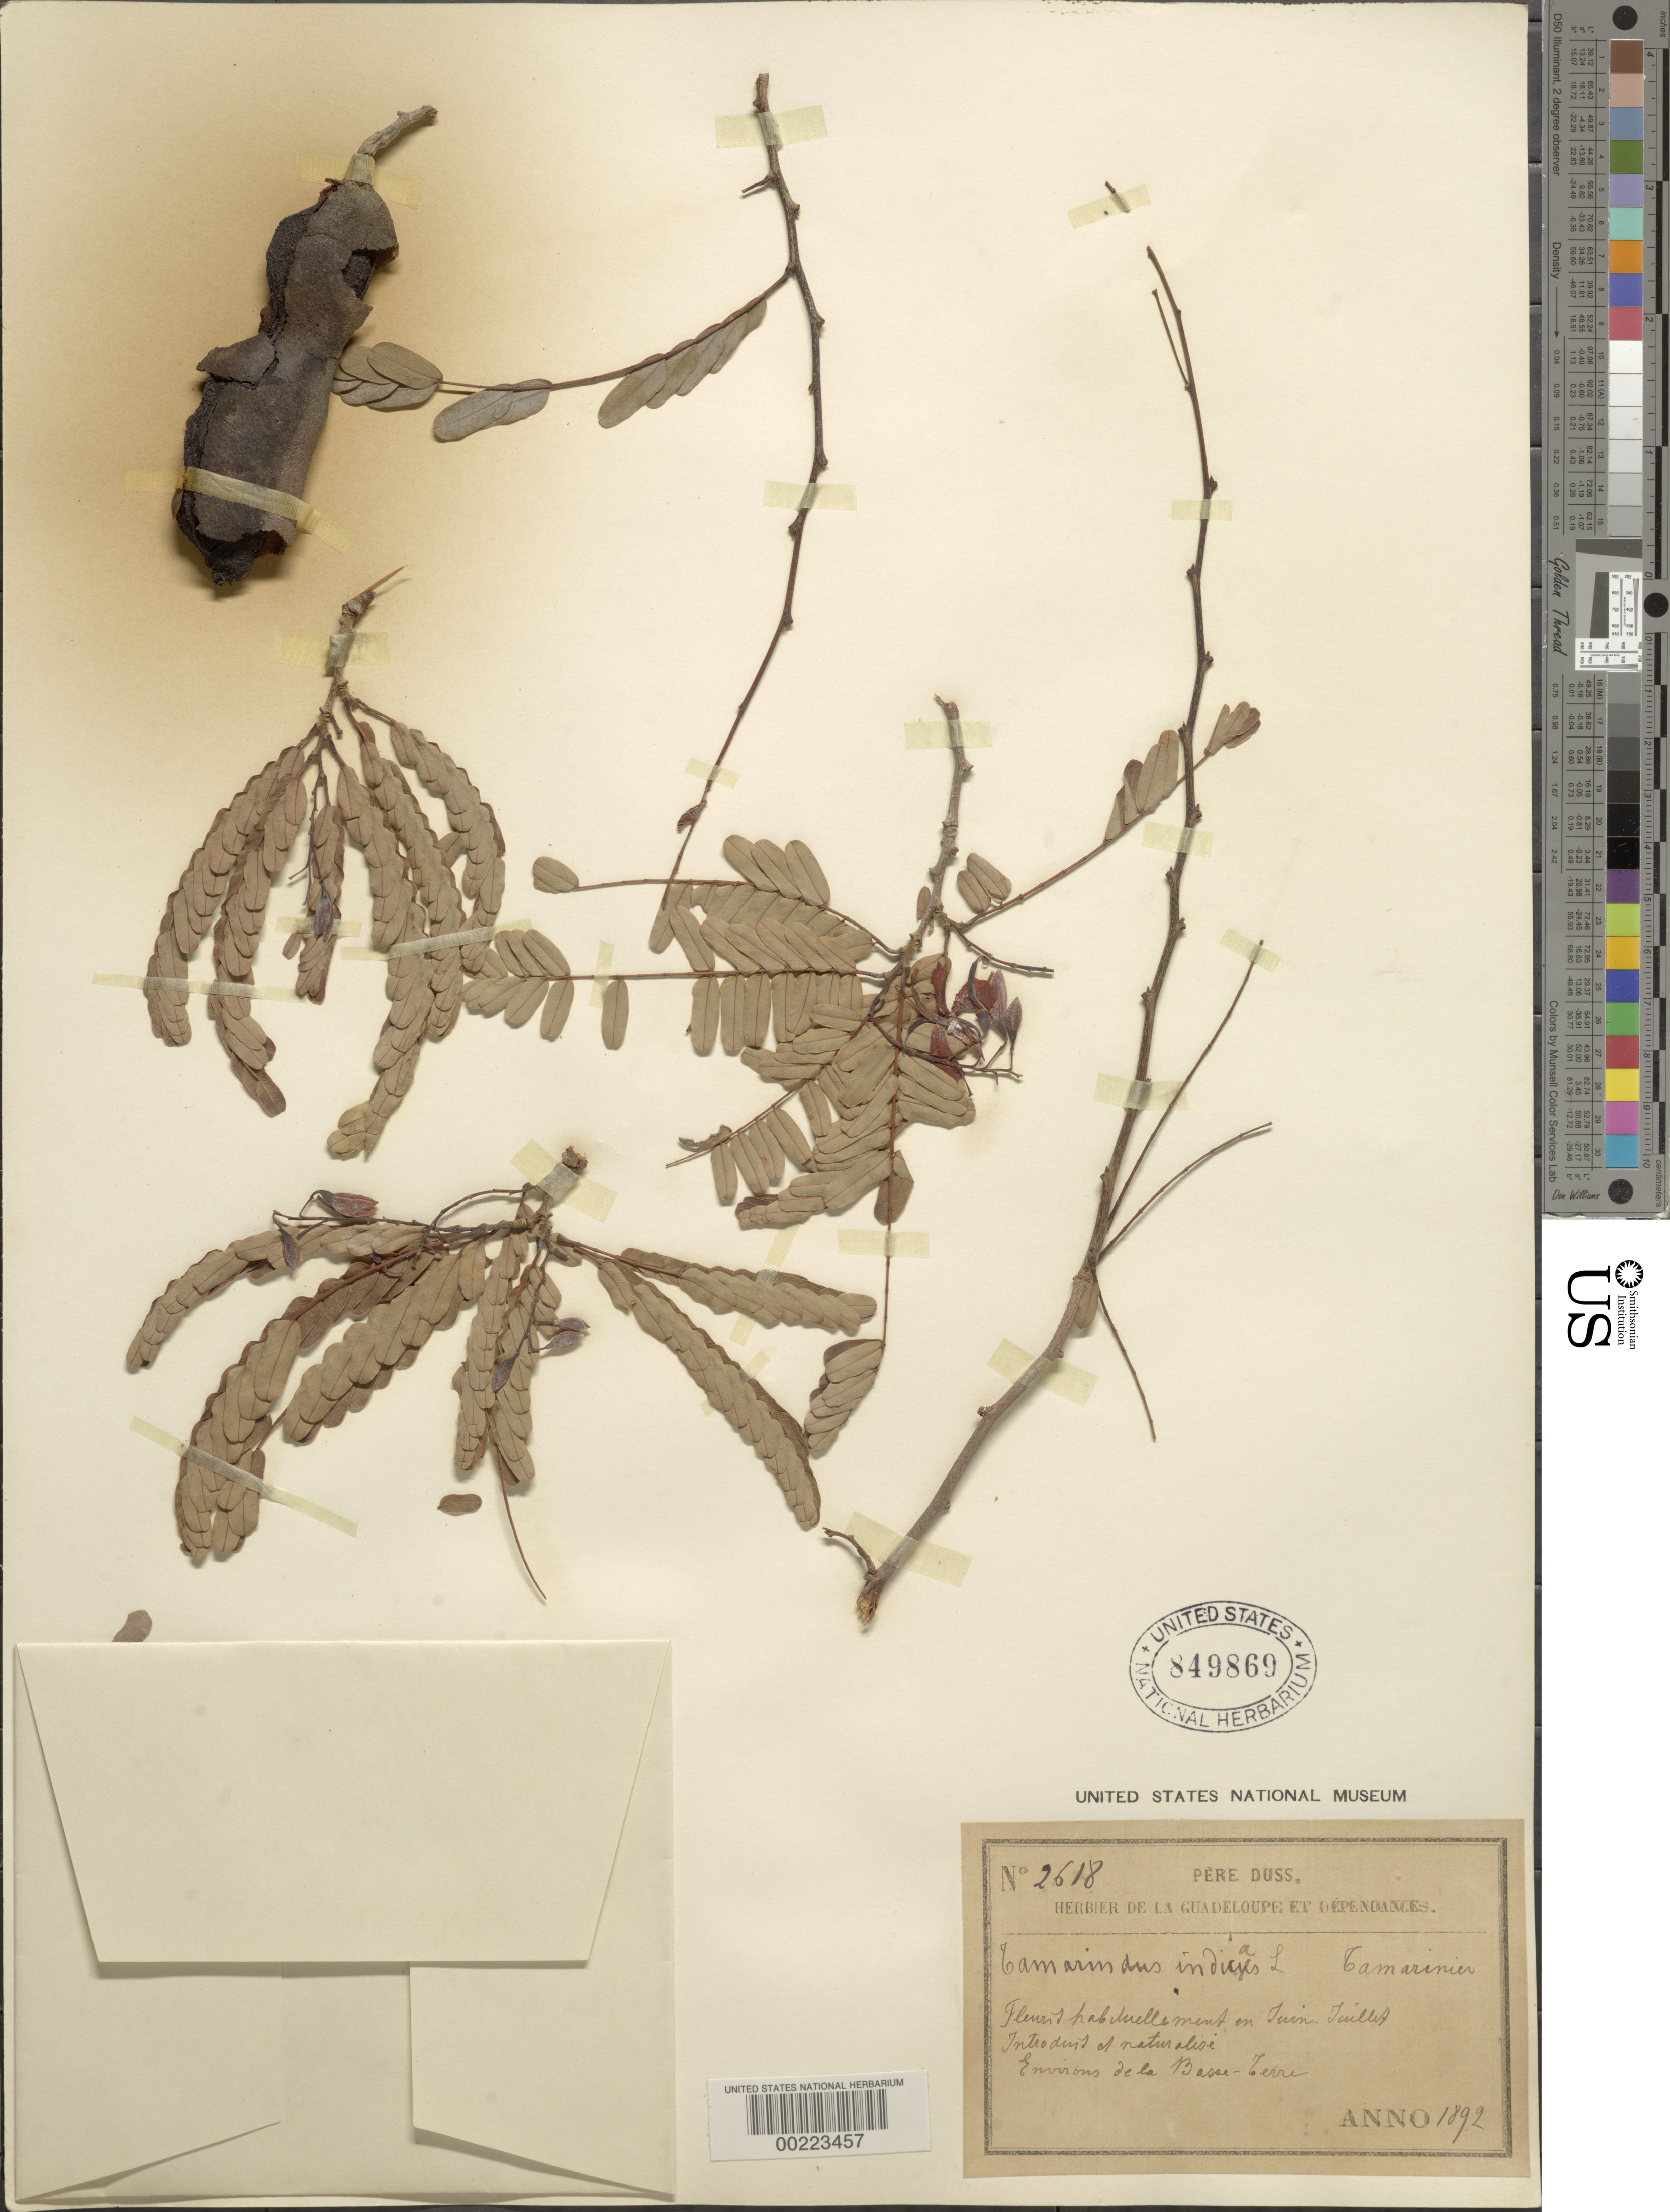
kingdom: Plantae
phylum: Tracheophyta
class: Magnoliopsida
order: Fabales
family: Fabaceae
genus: Tamarindus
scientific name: Tamarindus indica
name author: L.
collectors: Père Duss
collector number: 2618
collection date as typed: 1892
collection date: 1892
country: Guadeloupe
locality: Basse-terre and vicinity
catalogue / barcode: US 849869